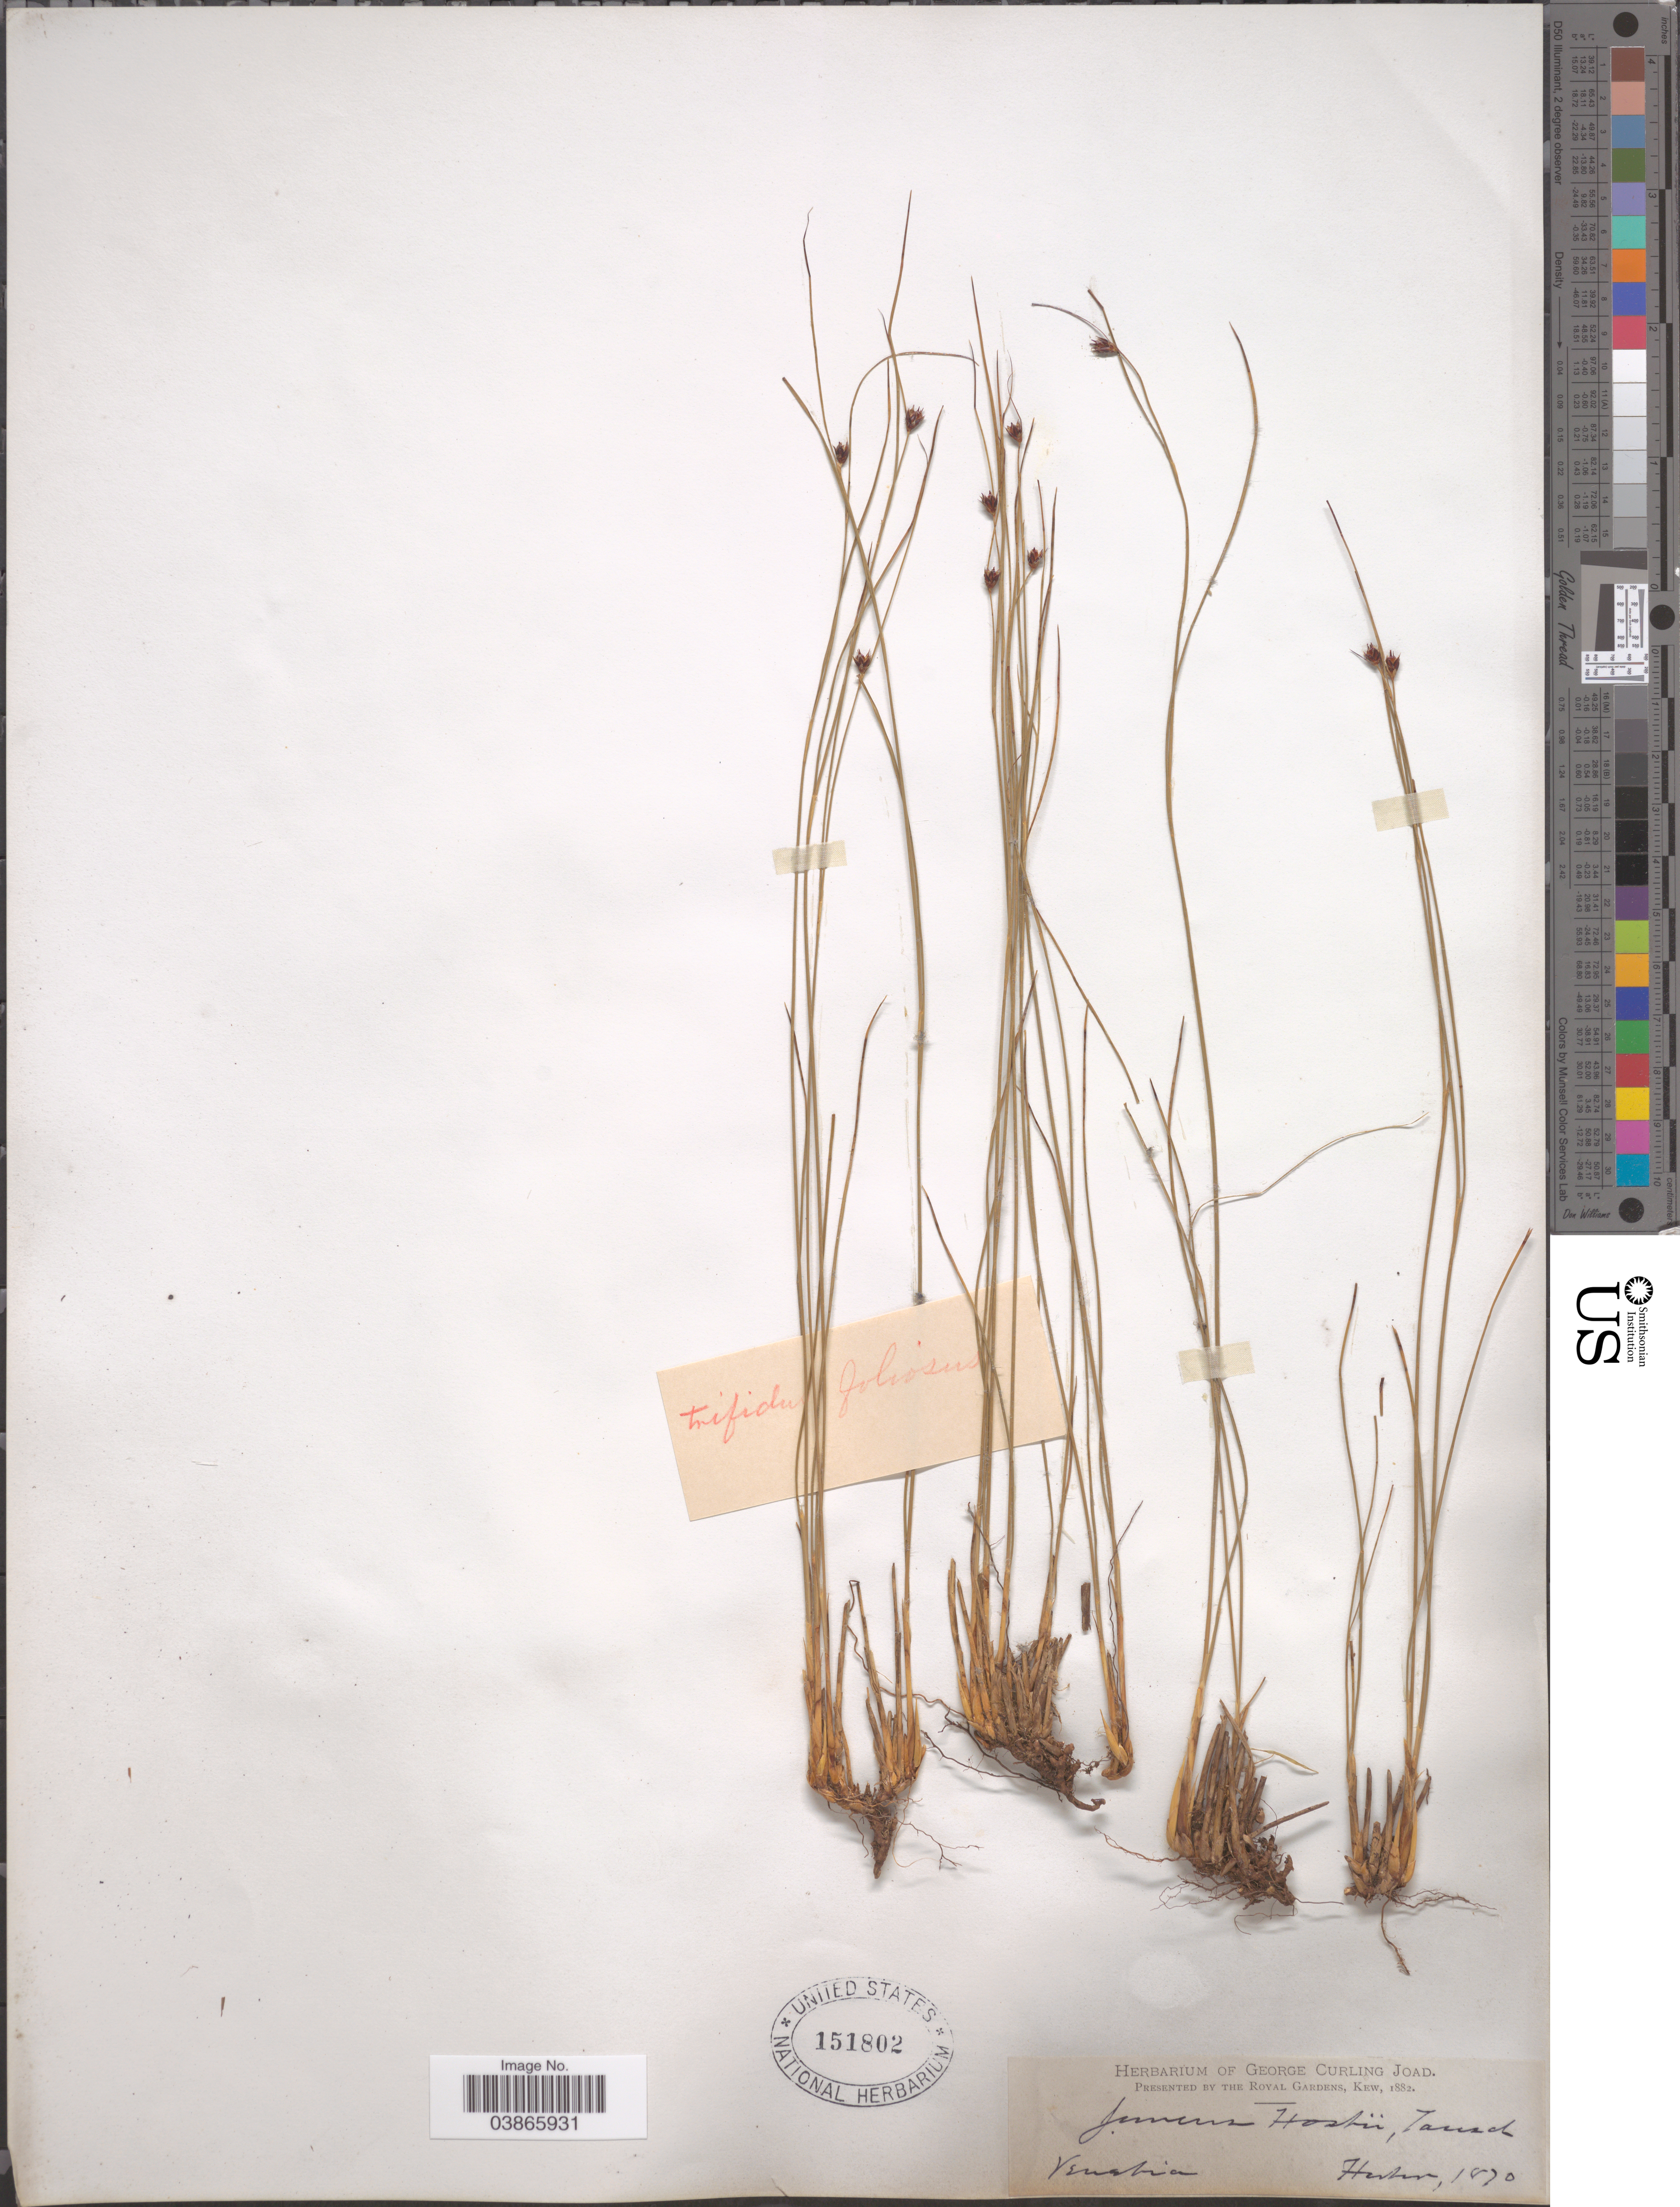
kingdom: Plantae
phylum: Tracheophyta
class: Liliopsida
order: Poales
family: Juncaceae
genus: Juncus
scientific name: Juncus trifidus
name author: L.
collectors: Herter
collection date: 1870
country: Italy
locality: Venetia.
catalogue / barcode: US 151802